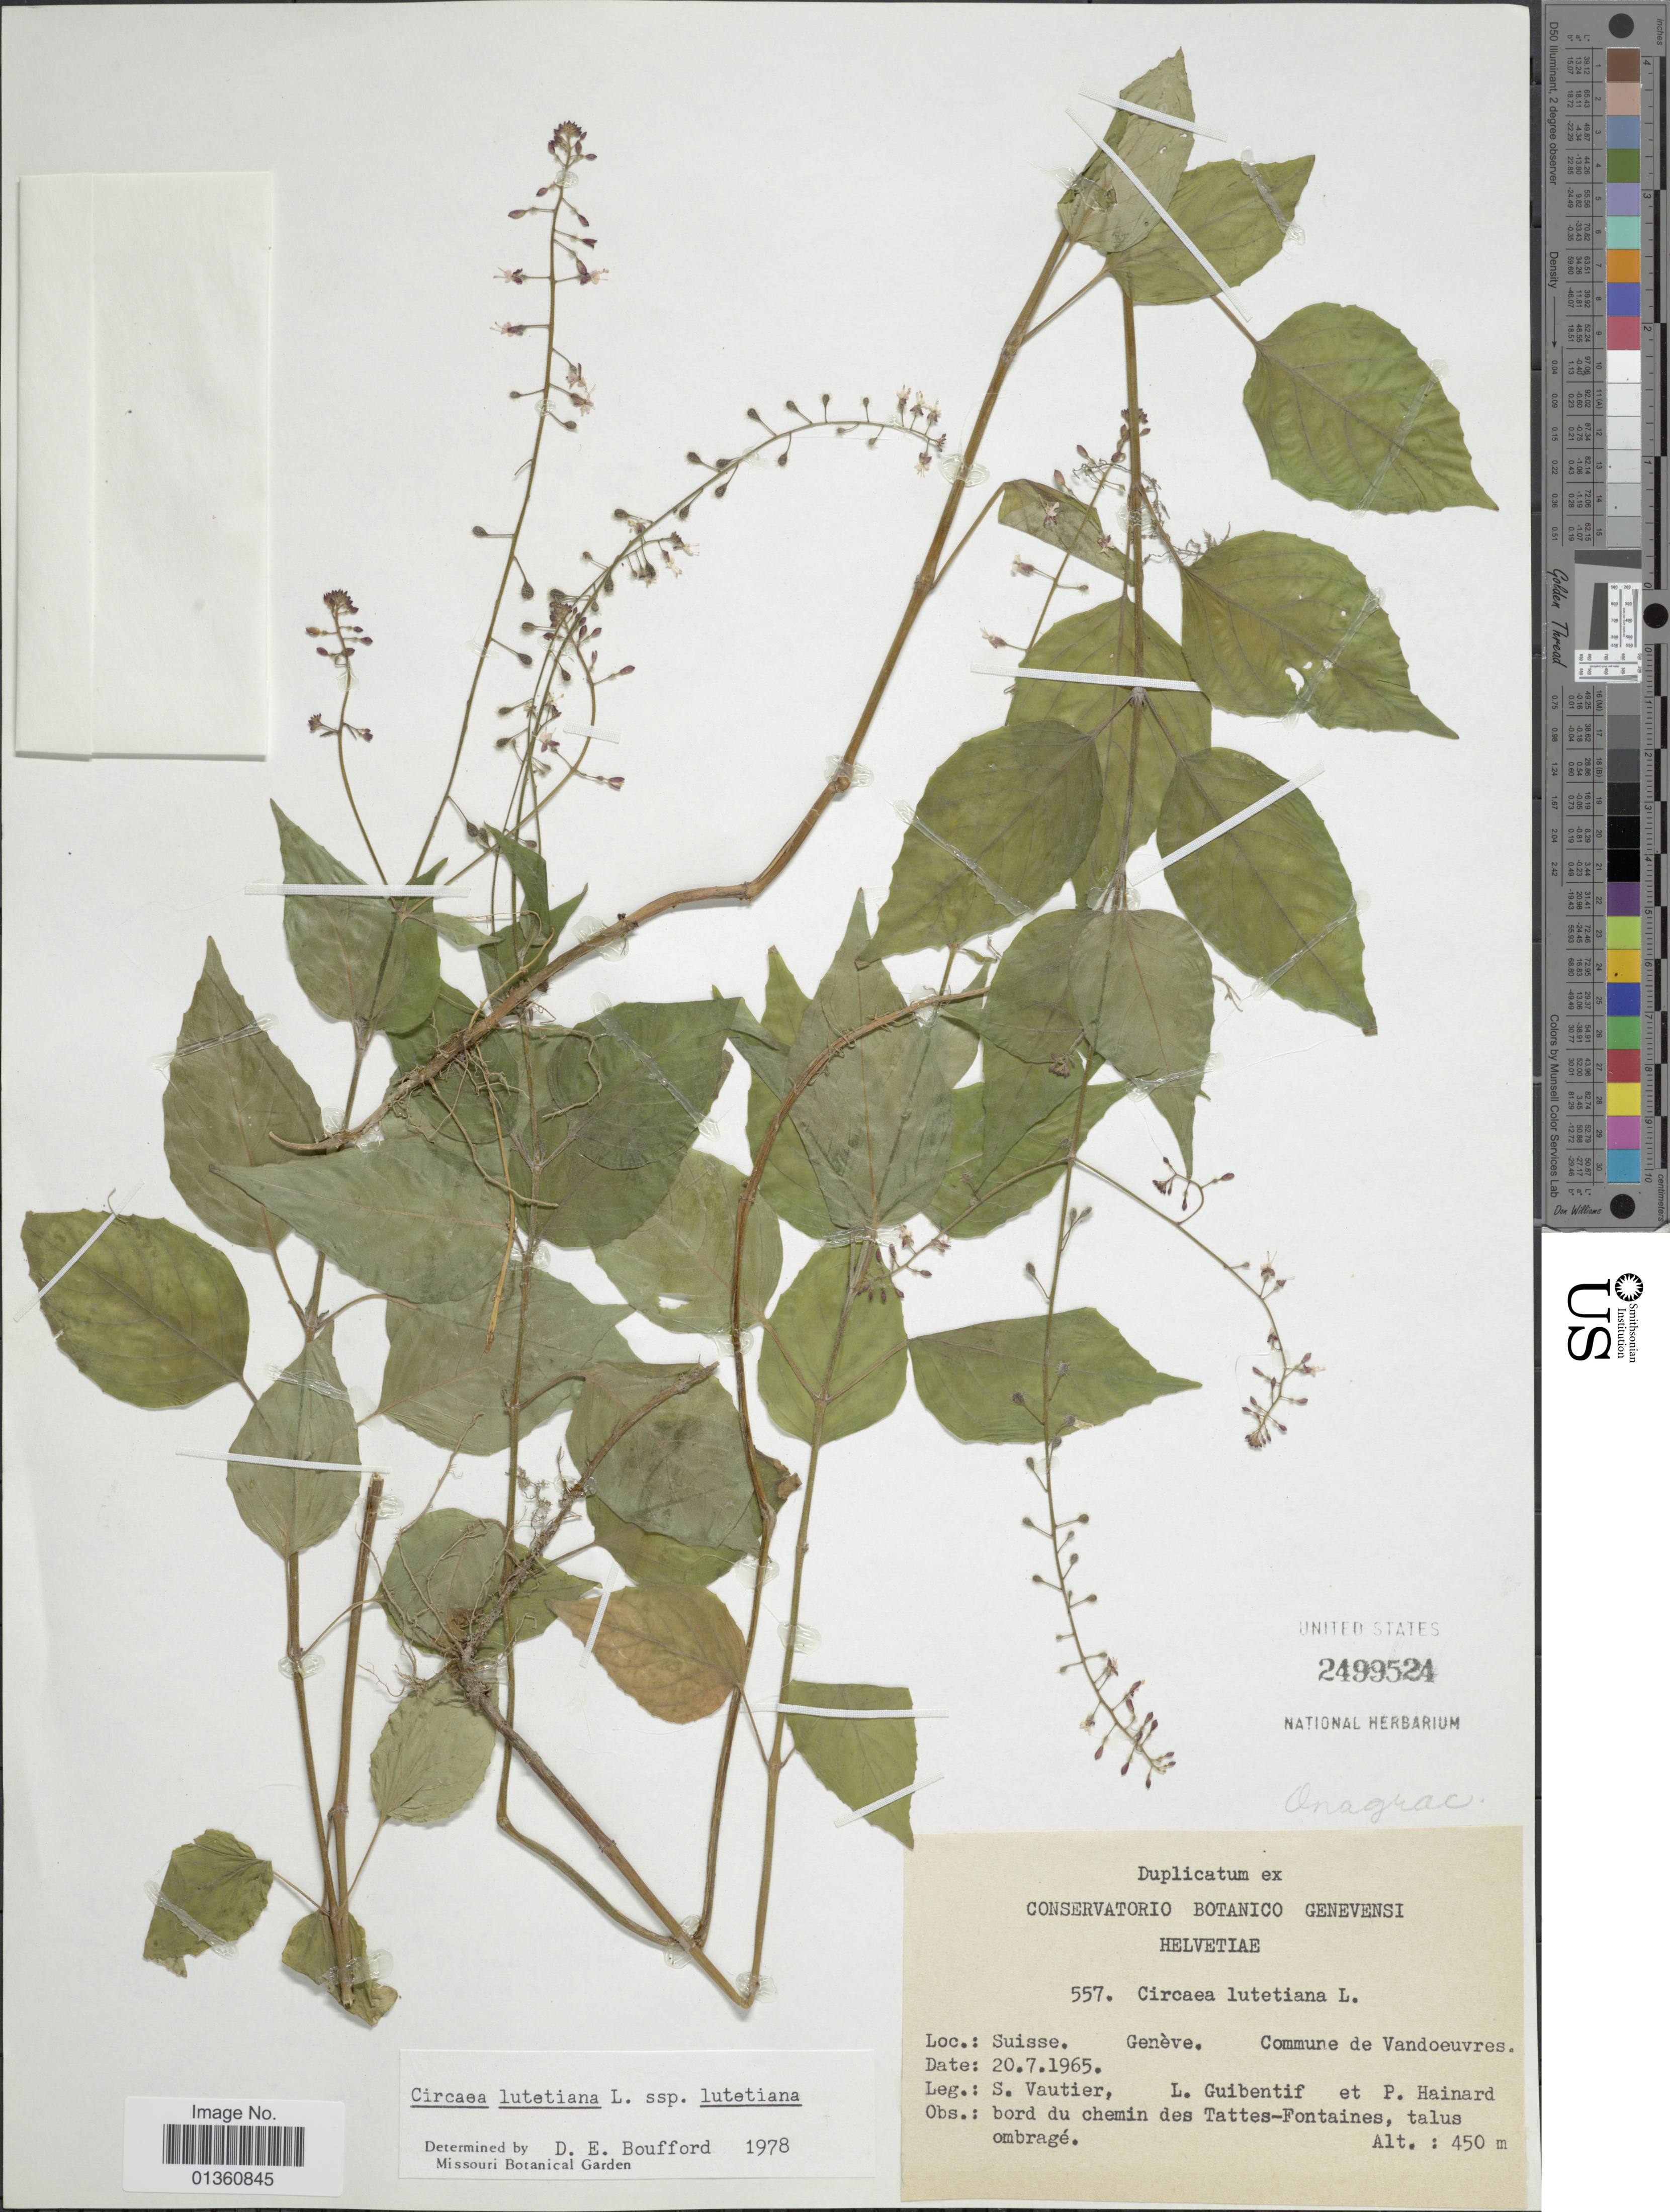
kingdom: Plantae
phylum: Tracheophyta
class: Magnoliopsida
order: Myrtales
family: Onagraceae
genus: Circaea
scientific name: Circaea lutetiana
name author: L.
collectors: S. Vautier, Guibentif, L. & P. Hainard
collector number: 557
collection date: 1965-07-20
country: Switzerland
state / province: Genève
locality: Suisse. Commune de Vandoeuvres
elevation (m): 450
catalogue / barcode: US 2499524